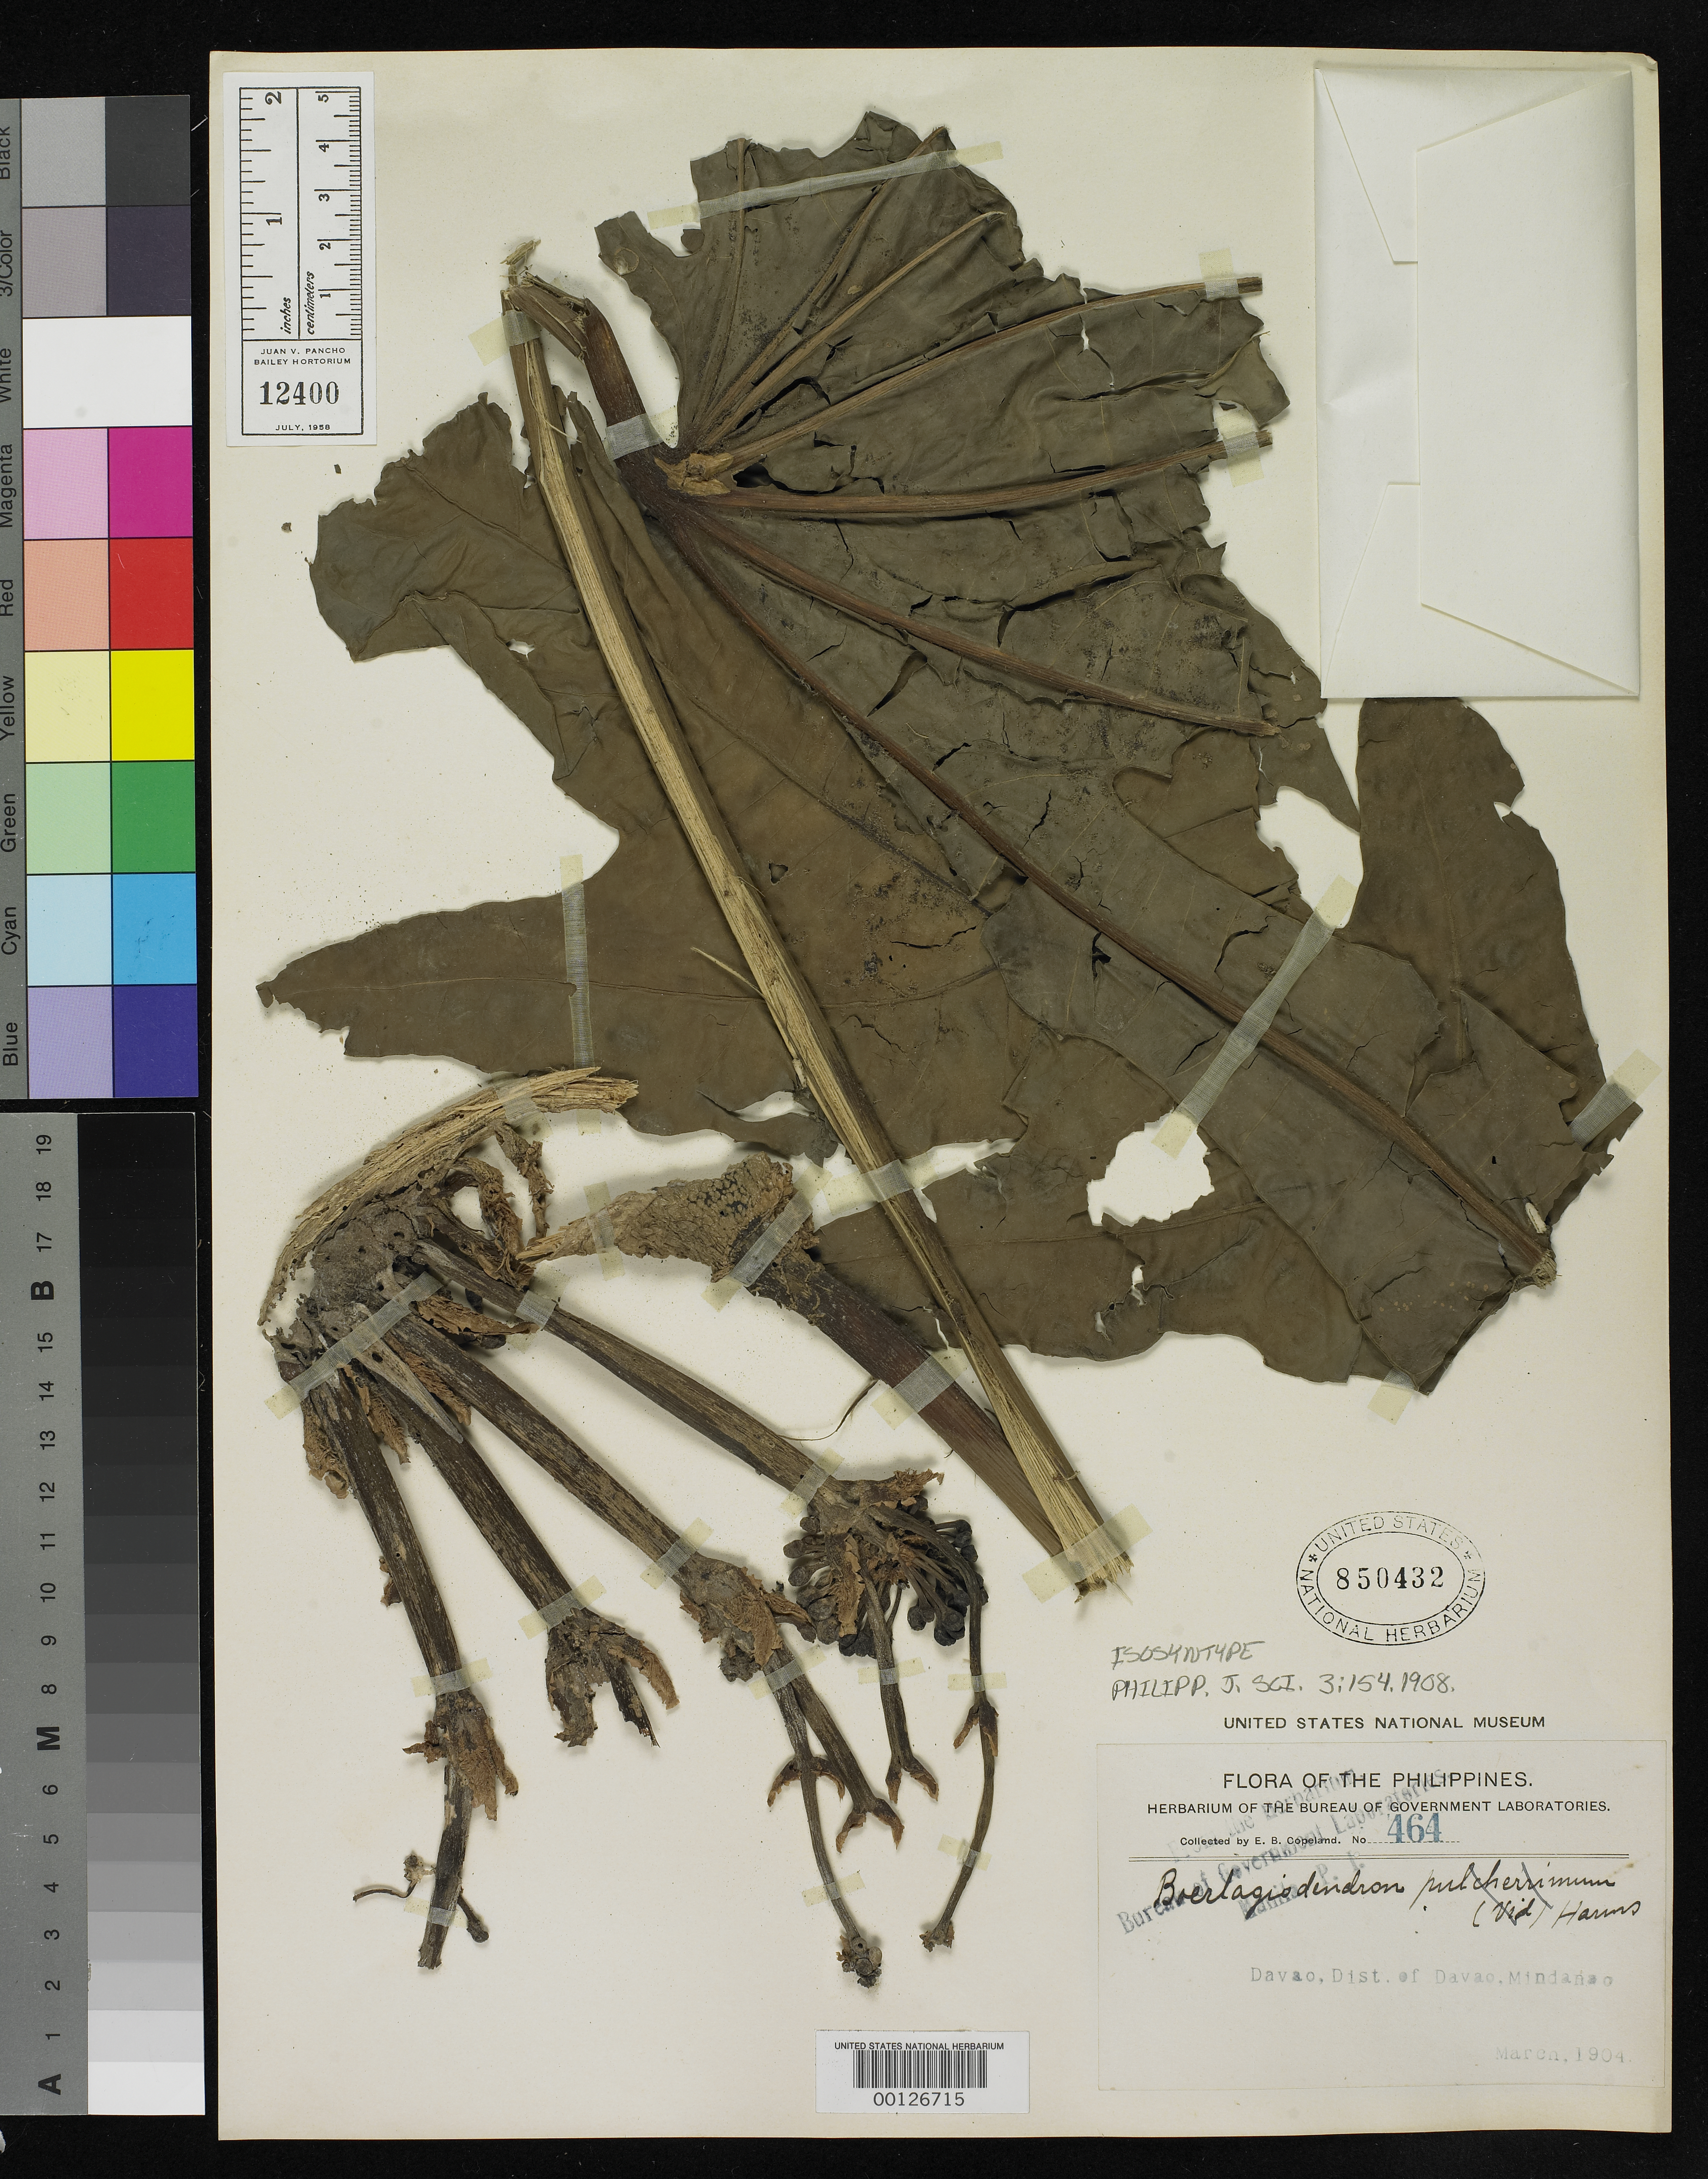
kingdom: Plantae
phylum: Tracheophyta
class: Magnoliopsida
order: Apiales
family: Araliaceae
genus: Boerlagiodendron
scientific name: Boerlagiodendron mindanaense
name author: Merr.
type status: Isosyntype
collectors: E. B. Copeland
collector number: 464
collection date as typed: Mar 1904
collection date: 1904-03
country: Philippines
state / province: Davao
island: Mindanao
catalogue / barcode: US 850432